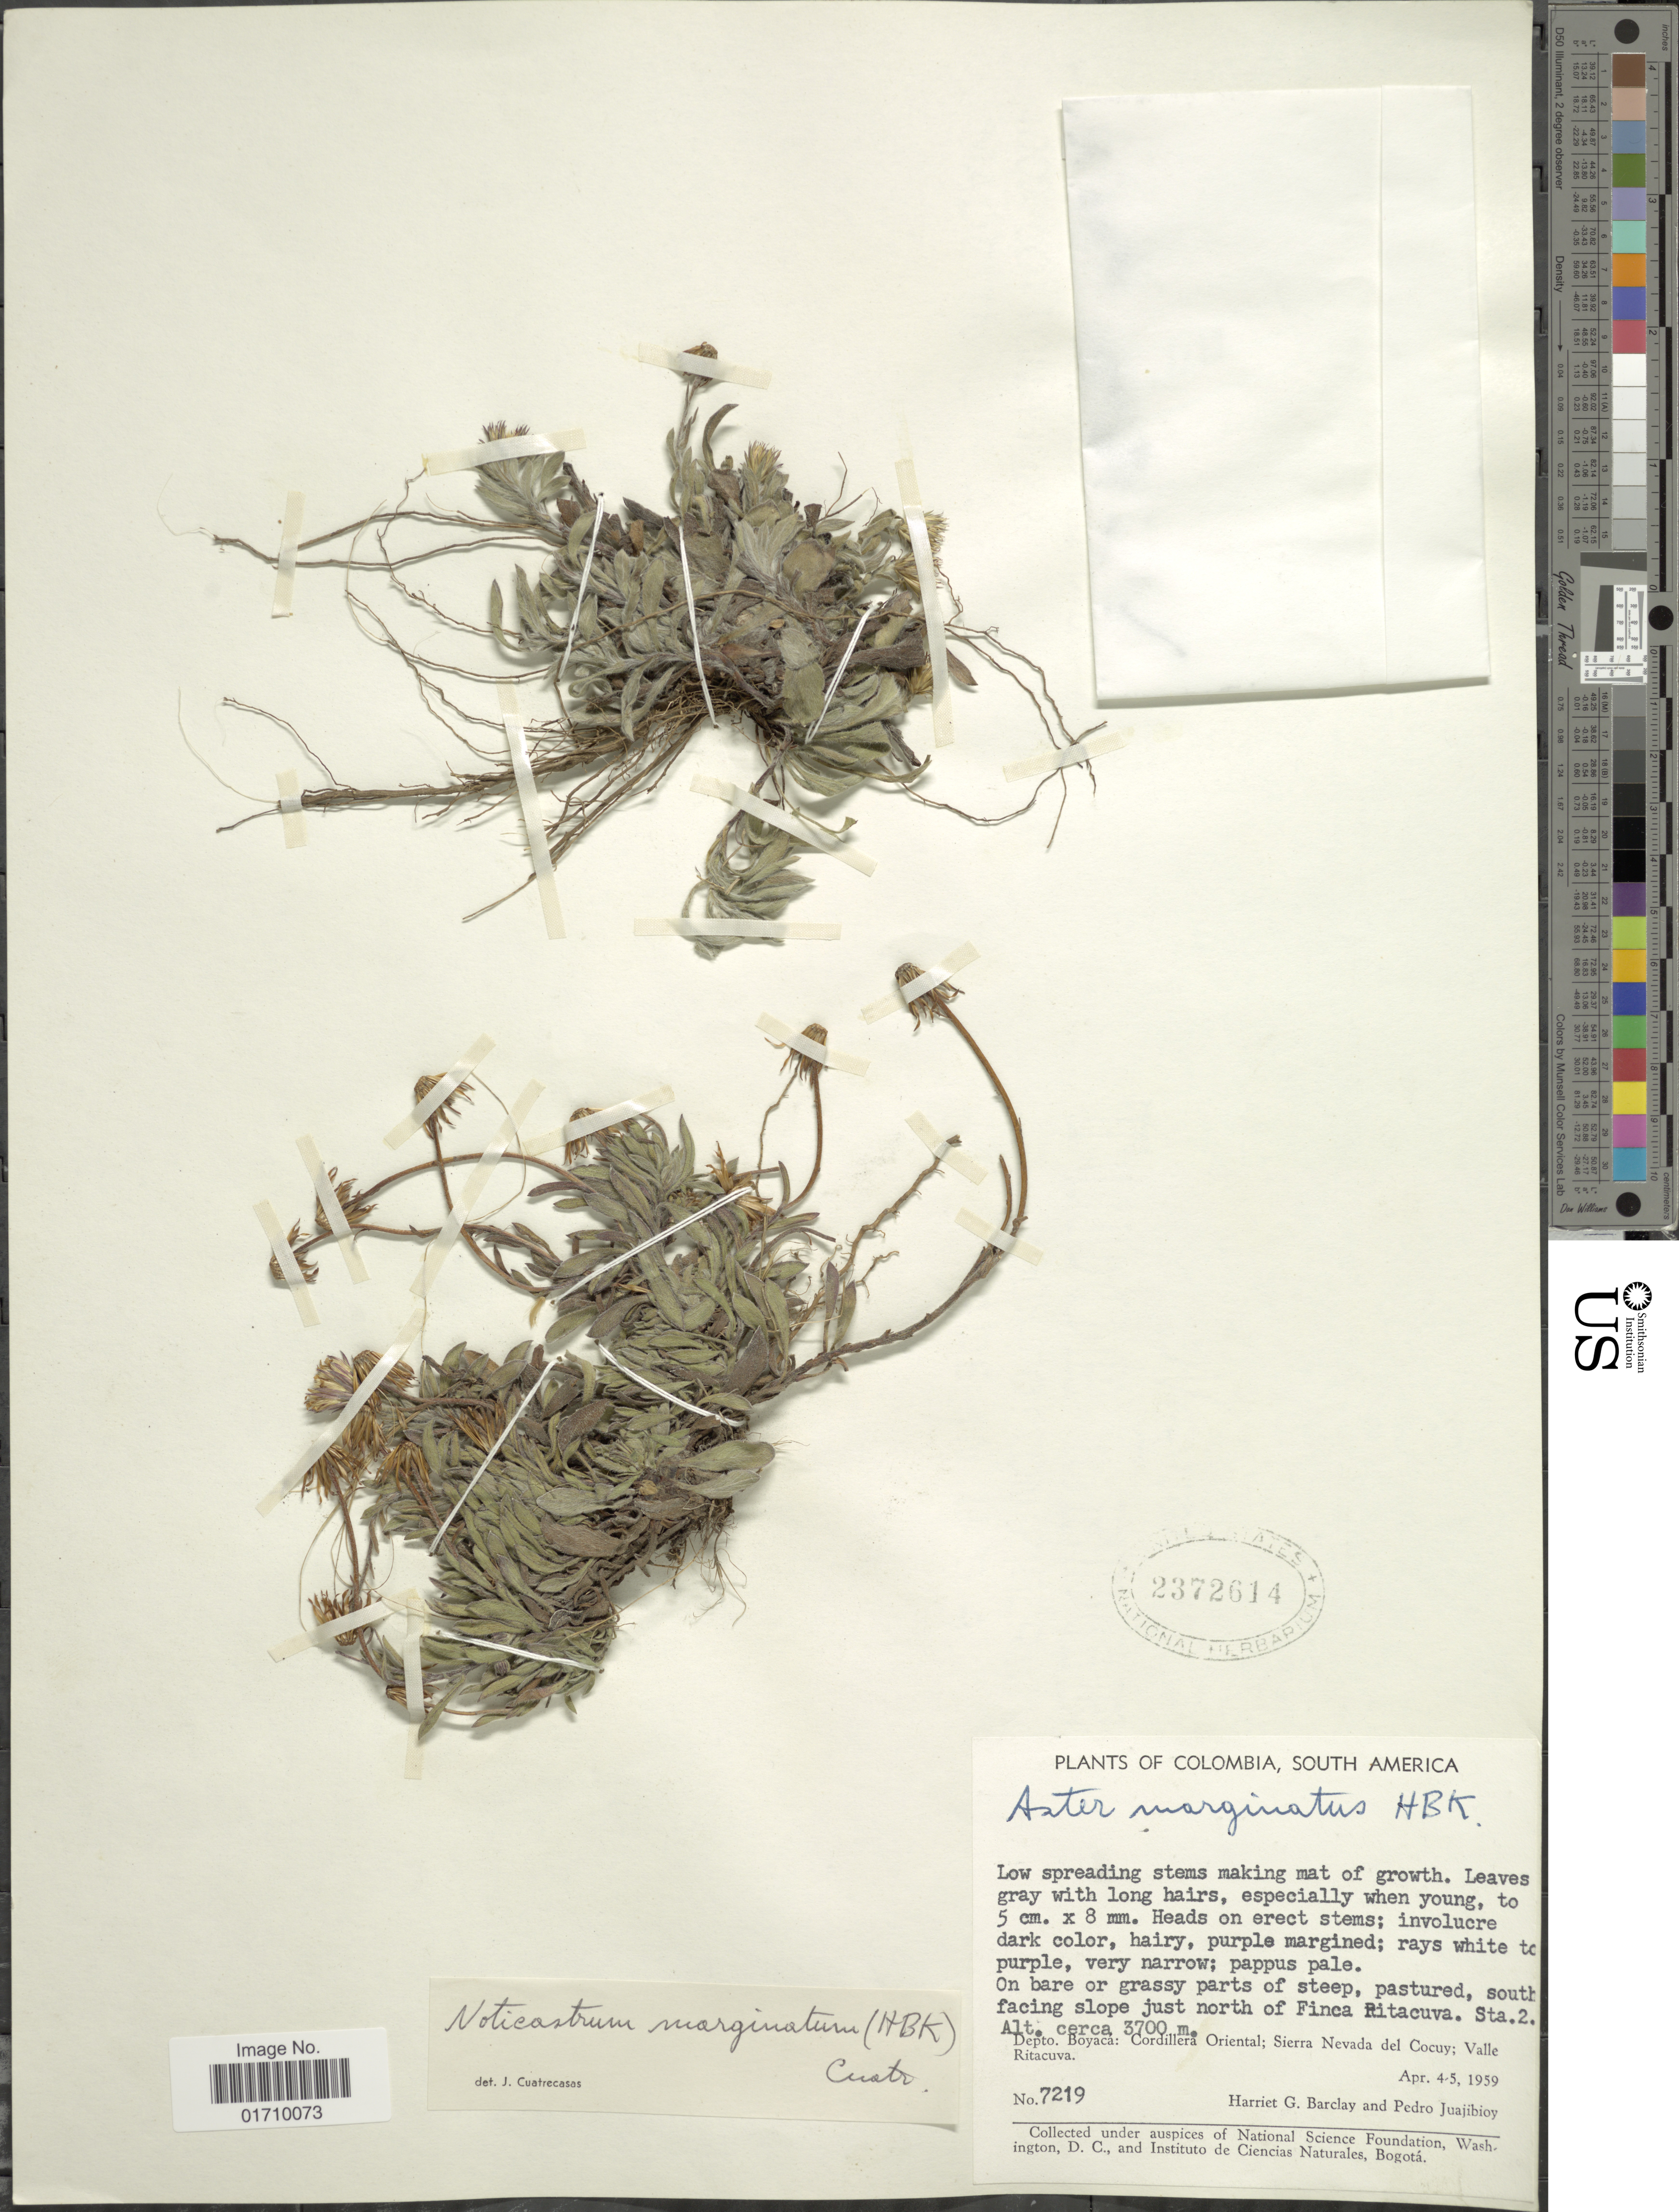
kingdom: Plantae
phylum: Tracheophyta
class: Magnoliopsida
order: Asterales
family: Asteraceae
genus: Noticastrum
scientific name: Noticastrum marginatum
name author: (Kunth) Cuatrec.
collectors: H. G. Barclay & P. Juajibioy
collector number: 7219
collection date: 1959-04-04/1959-04-05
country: Colombia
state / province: Boyacá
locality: South America, Cordillera Oriental, Sierra Nevada sel Cocuy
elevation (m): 3700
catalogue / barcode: US 2372614